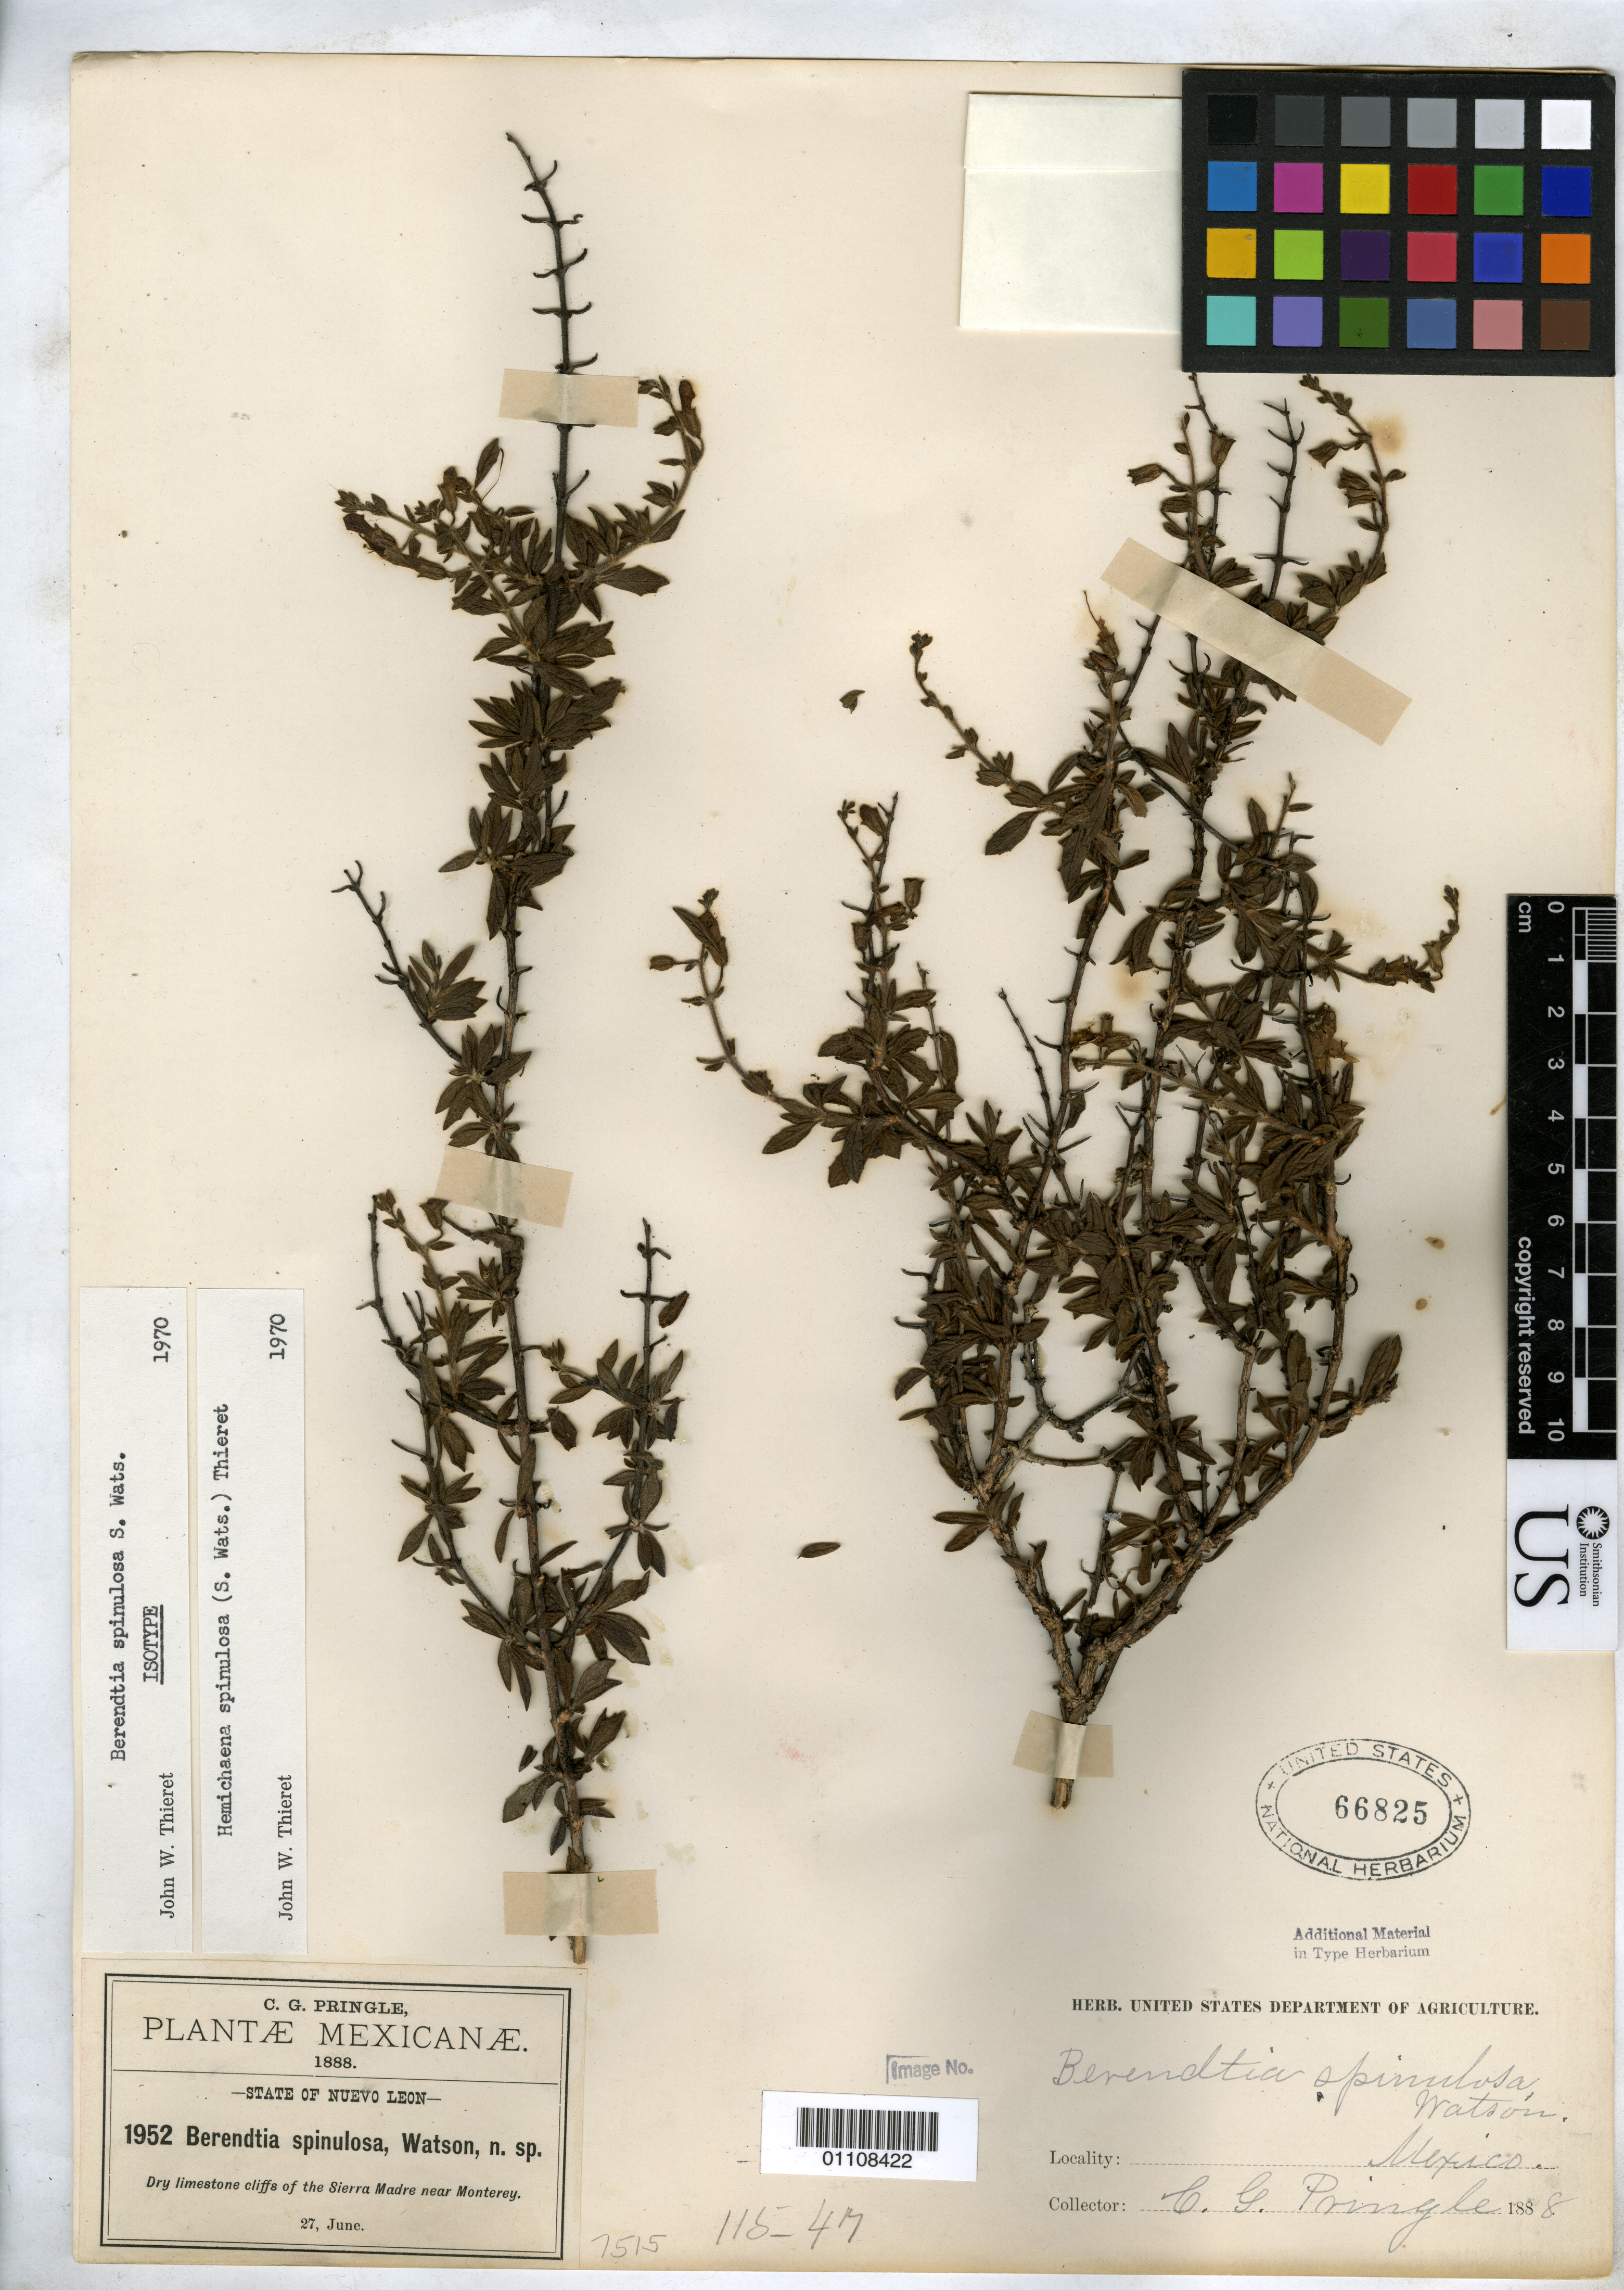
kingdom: Plantae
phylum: Tracheophyta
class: Magnoliopsida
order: Lamiales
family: Phrymaceae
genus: Berendtia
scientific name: Berendtia spinulosa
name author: S. Watson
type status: Isotype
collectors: C. G. Pringle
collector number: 1952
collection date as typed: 27 Jun 1888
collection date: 1888-06-27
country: Mexico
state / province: Nuevo León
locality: Sierra Madre near Monterrey.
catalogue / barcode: US 66825